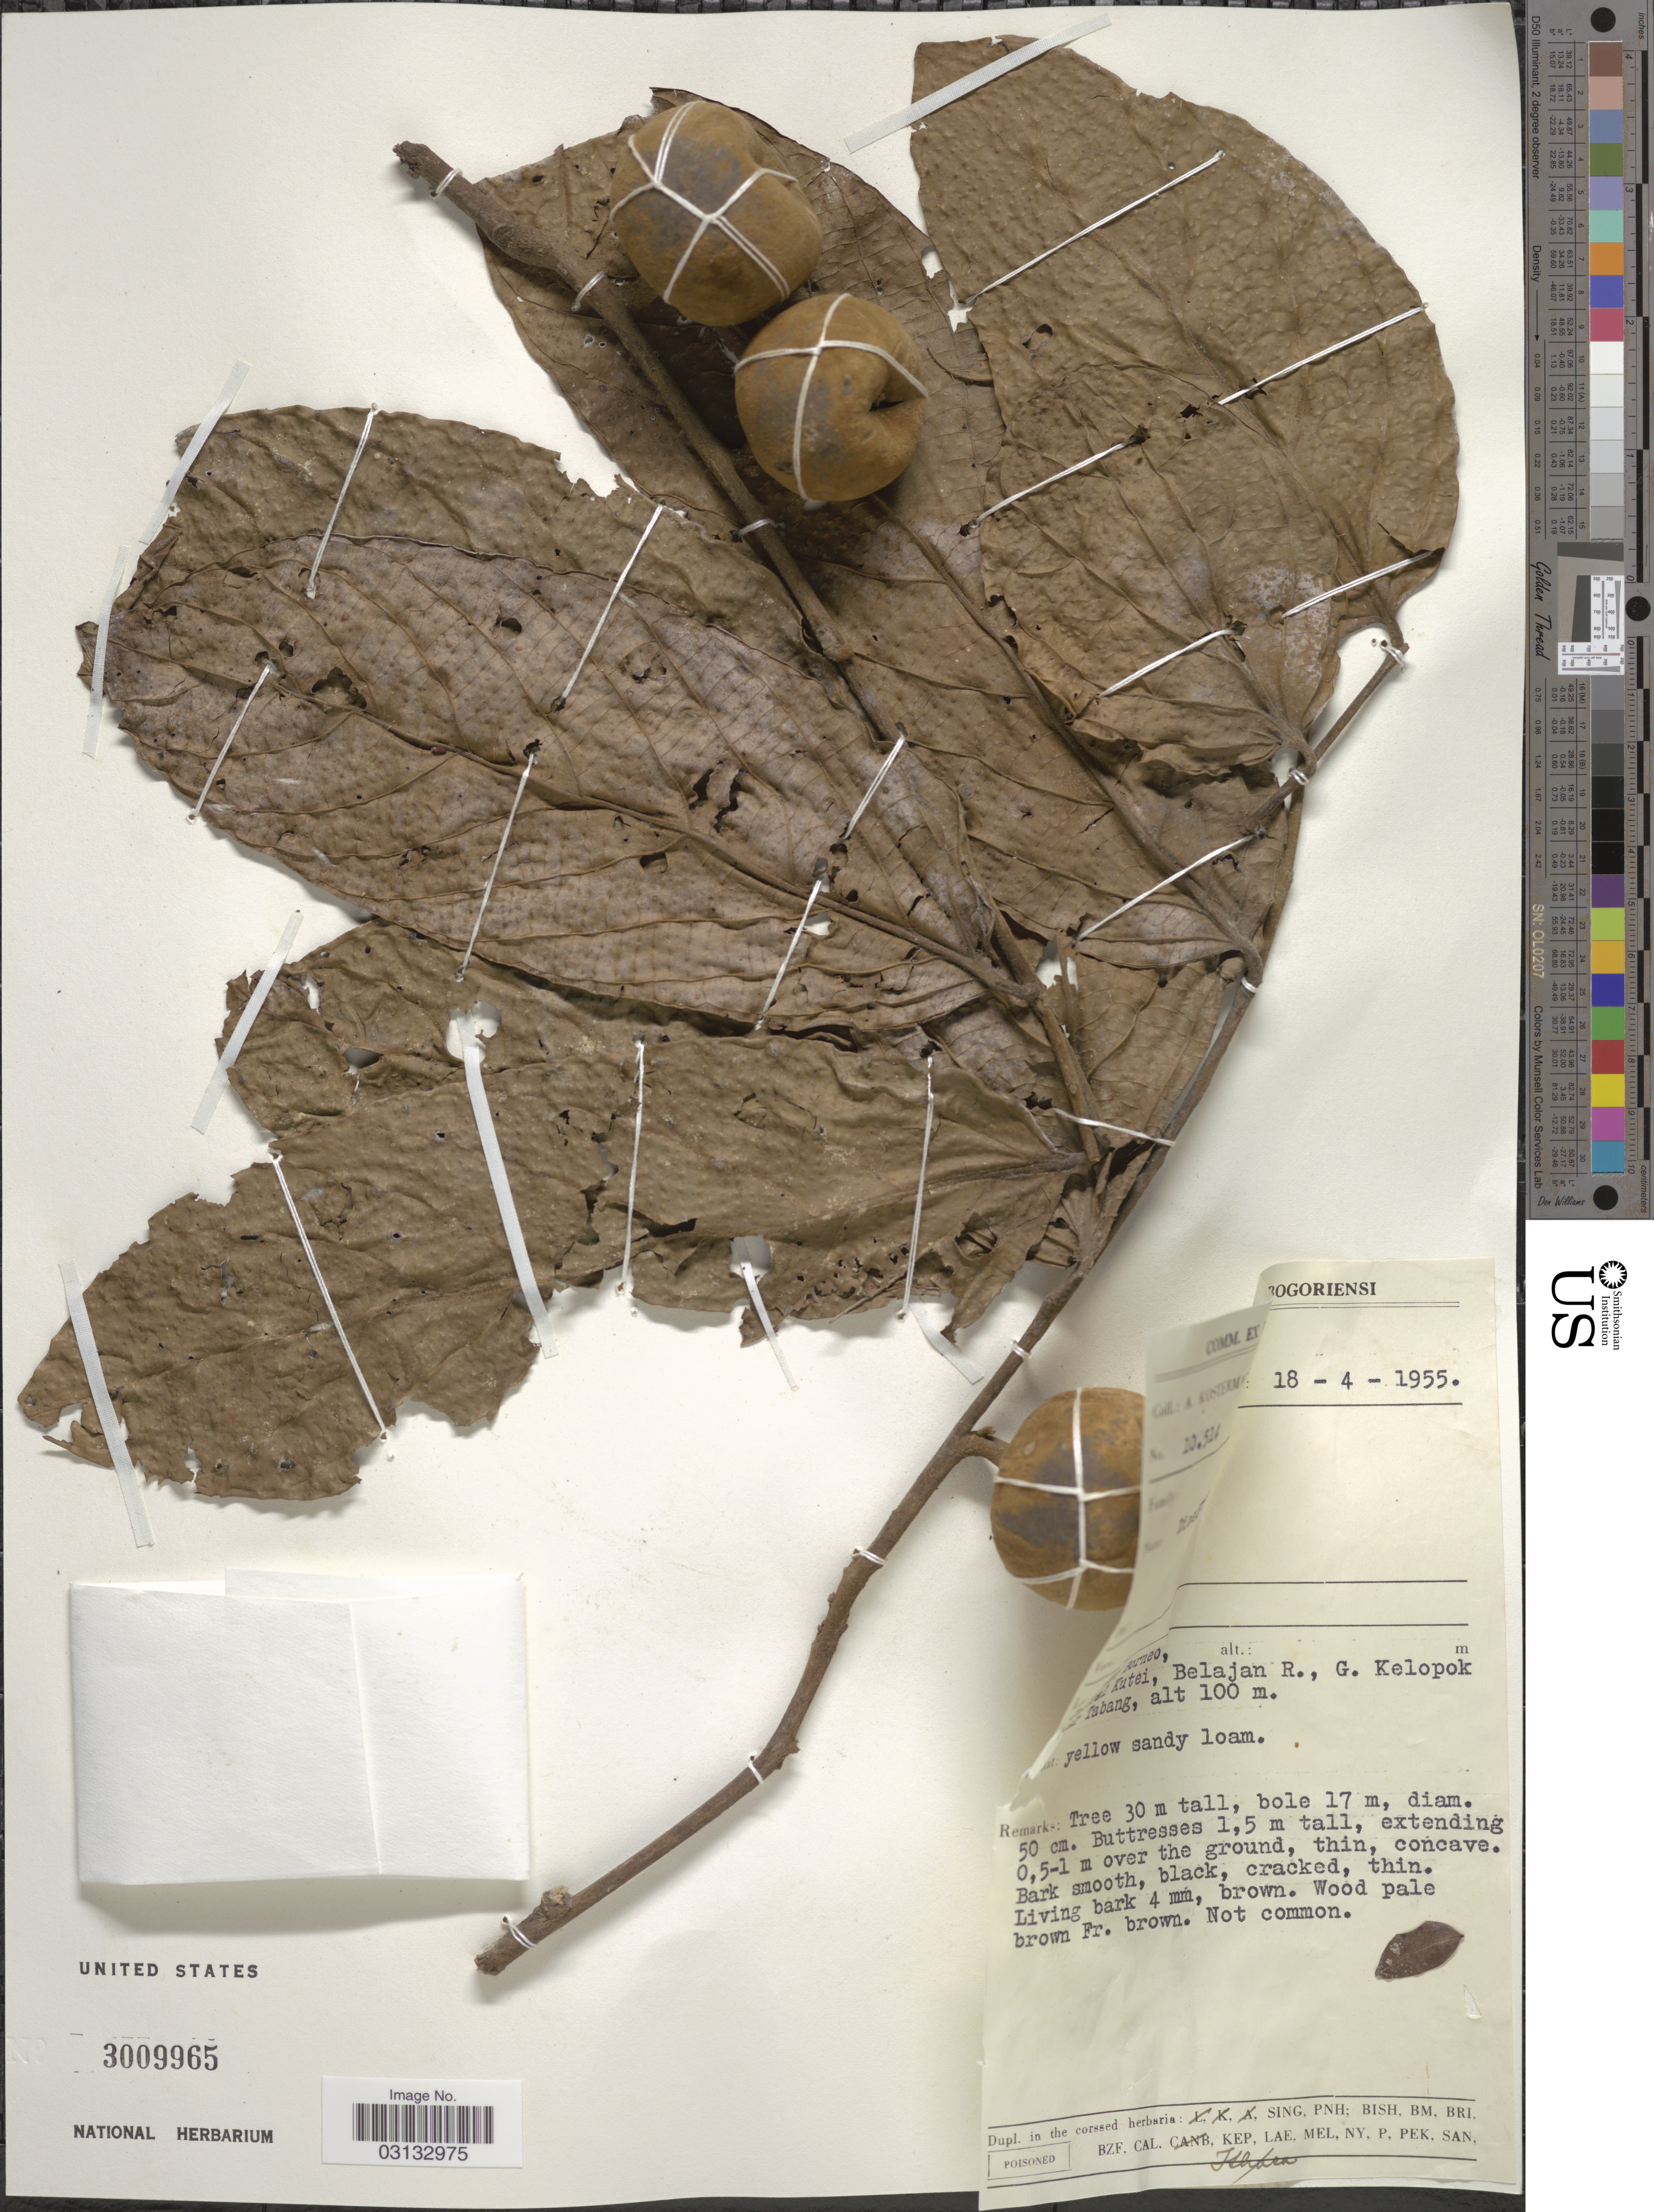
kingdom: Plantae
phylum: Tracheophyta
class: Magnoliopsida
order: Ericales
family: Ebenaceae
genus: Diospyros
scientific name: Diospyros sp.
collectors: A. J. G. Kostermans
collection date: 1955-04-18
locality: Borneo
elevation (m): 100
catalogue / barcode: US 3009965